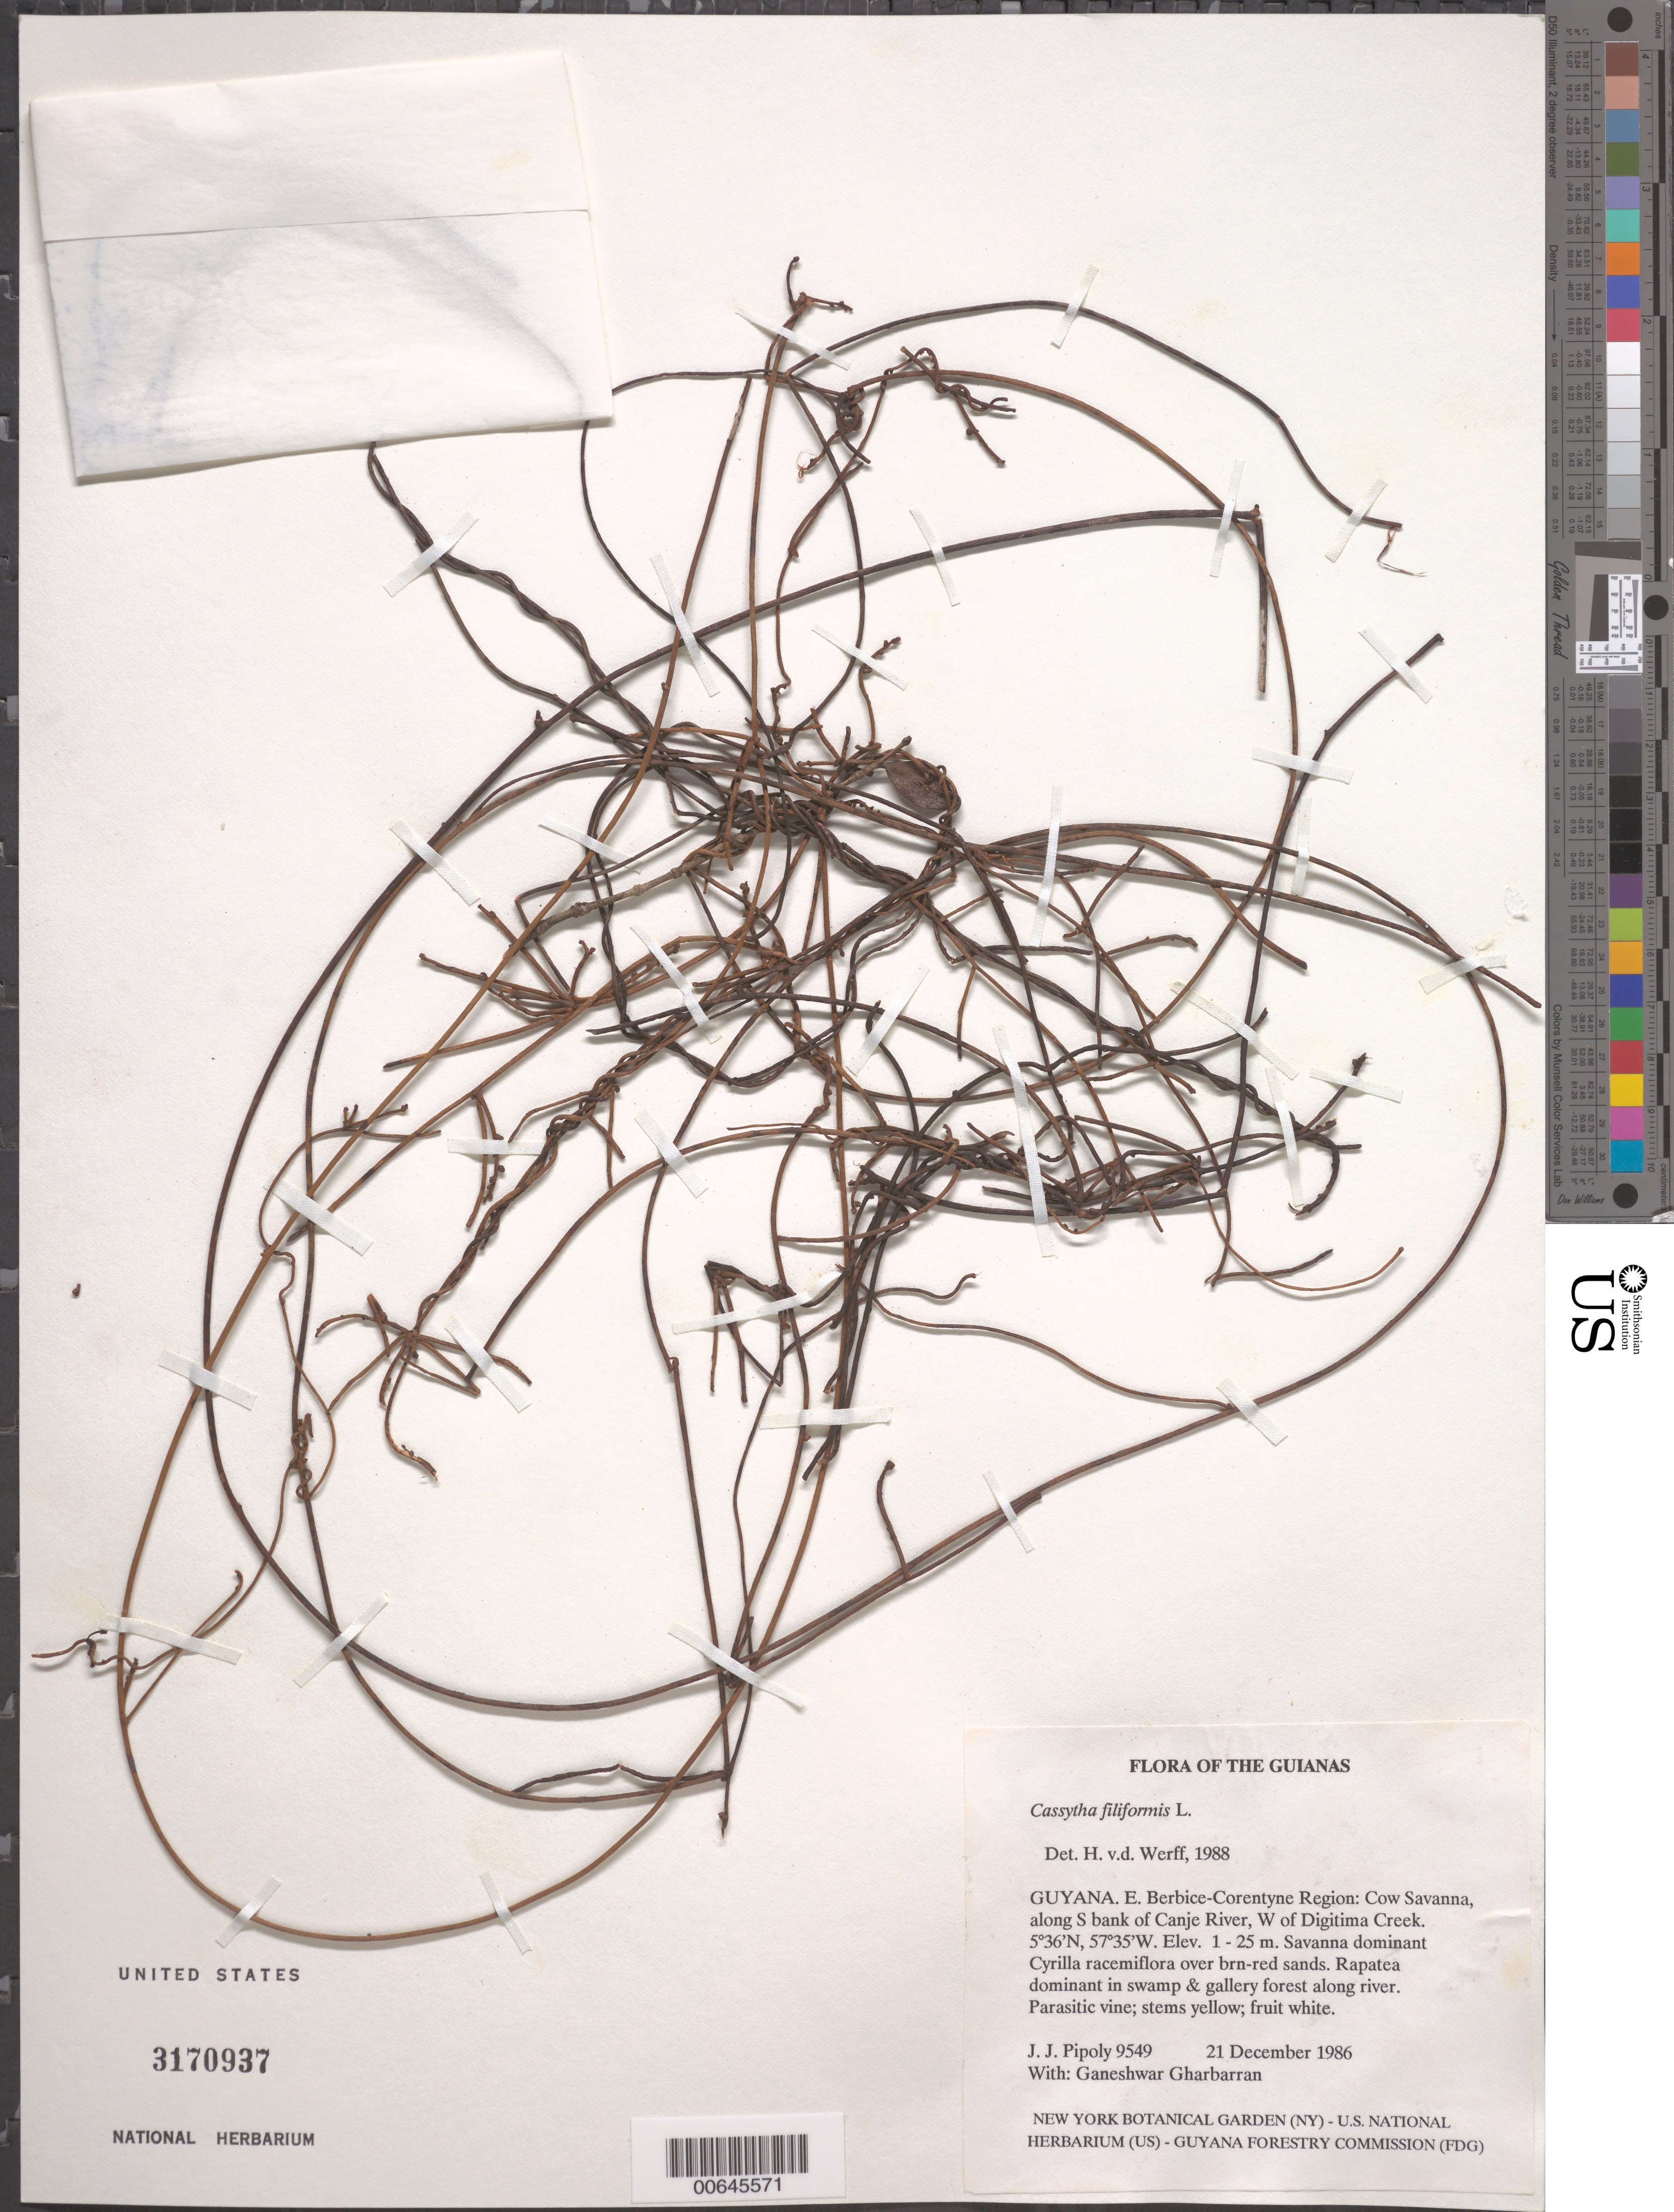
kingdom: Plantae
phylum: Tracheophyta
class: Magnoliopsida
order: Laurales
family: Lauraceae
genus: Cassytha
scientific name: Cassytha filiformis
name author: L.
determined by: van der Werff, H., (MO), Missouri Botanical Garden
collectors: J. J. Pipoly & G. Gharbarran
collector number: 9549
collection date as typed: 21 December 1986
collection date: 1986-12-21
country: Guyana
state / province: E. Berbice-Corentyne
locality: Cow savanna, along S bank of Canje River, W of Digitima Creek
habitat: Savanna dominant Cyrilla racemiflora over brn-red sands. Rapatea dominant in swamp & gallery forest along river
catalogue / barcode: US 3170937